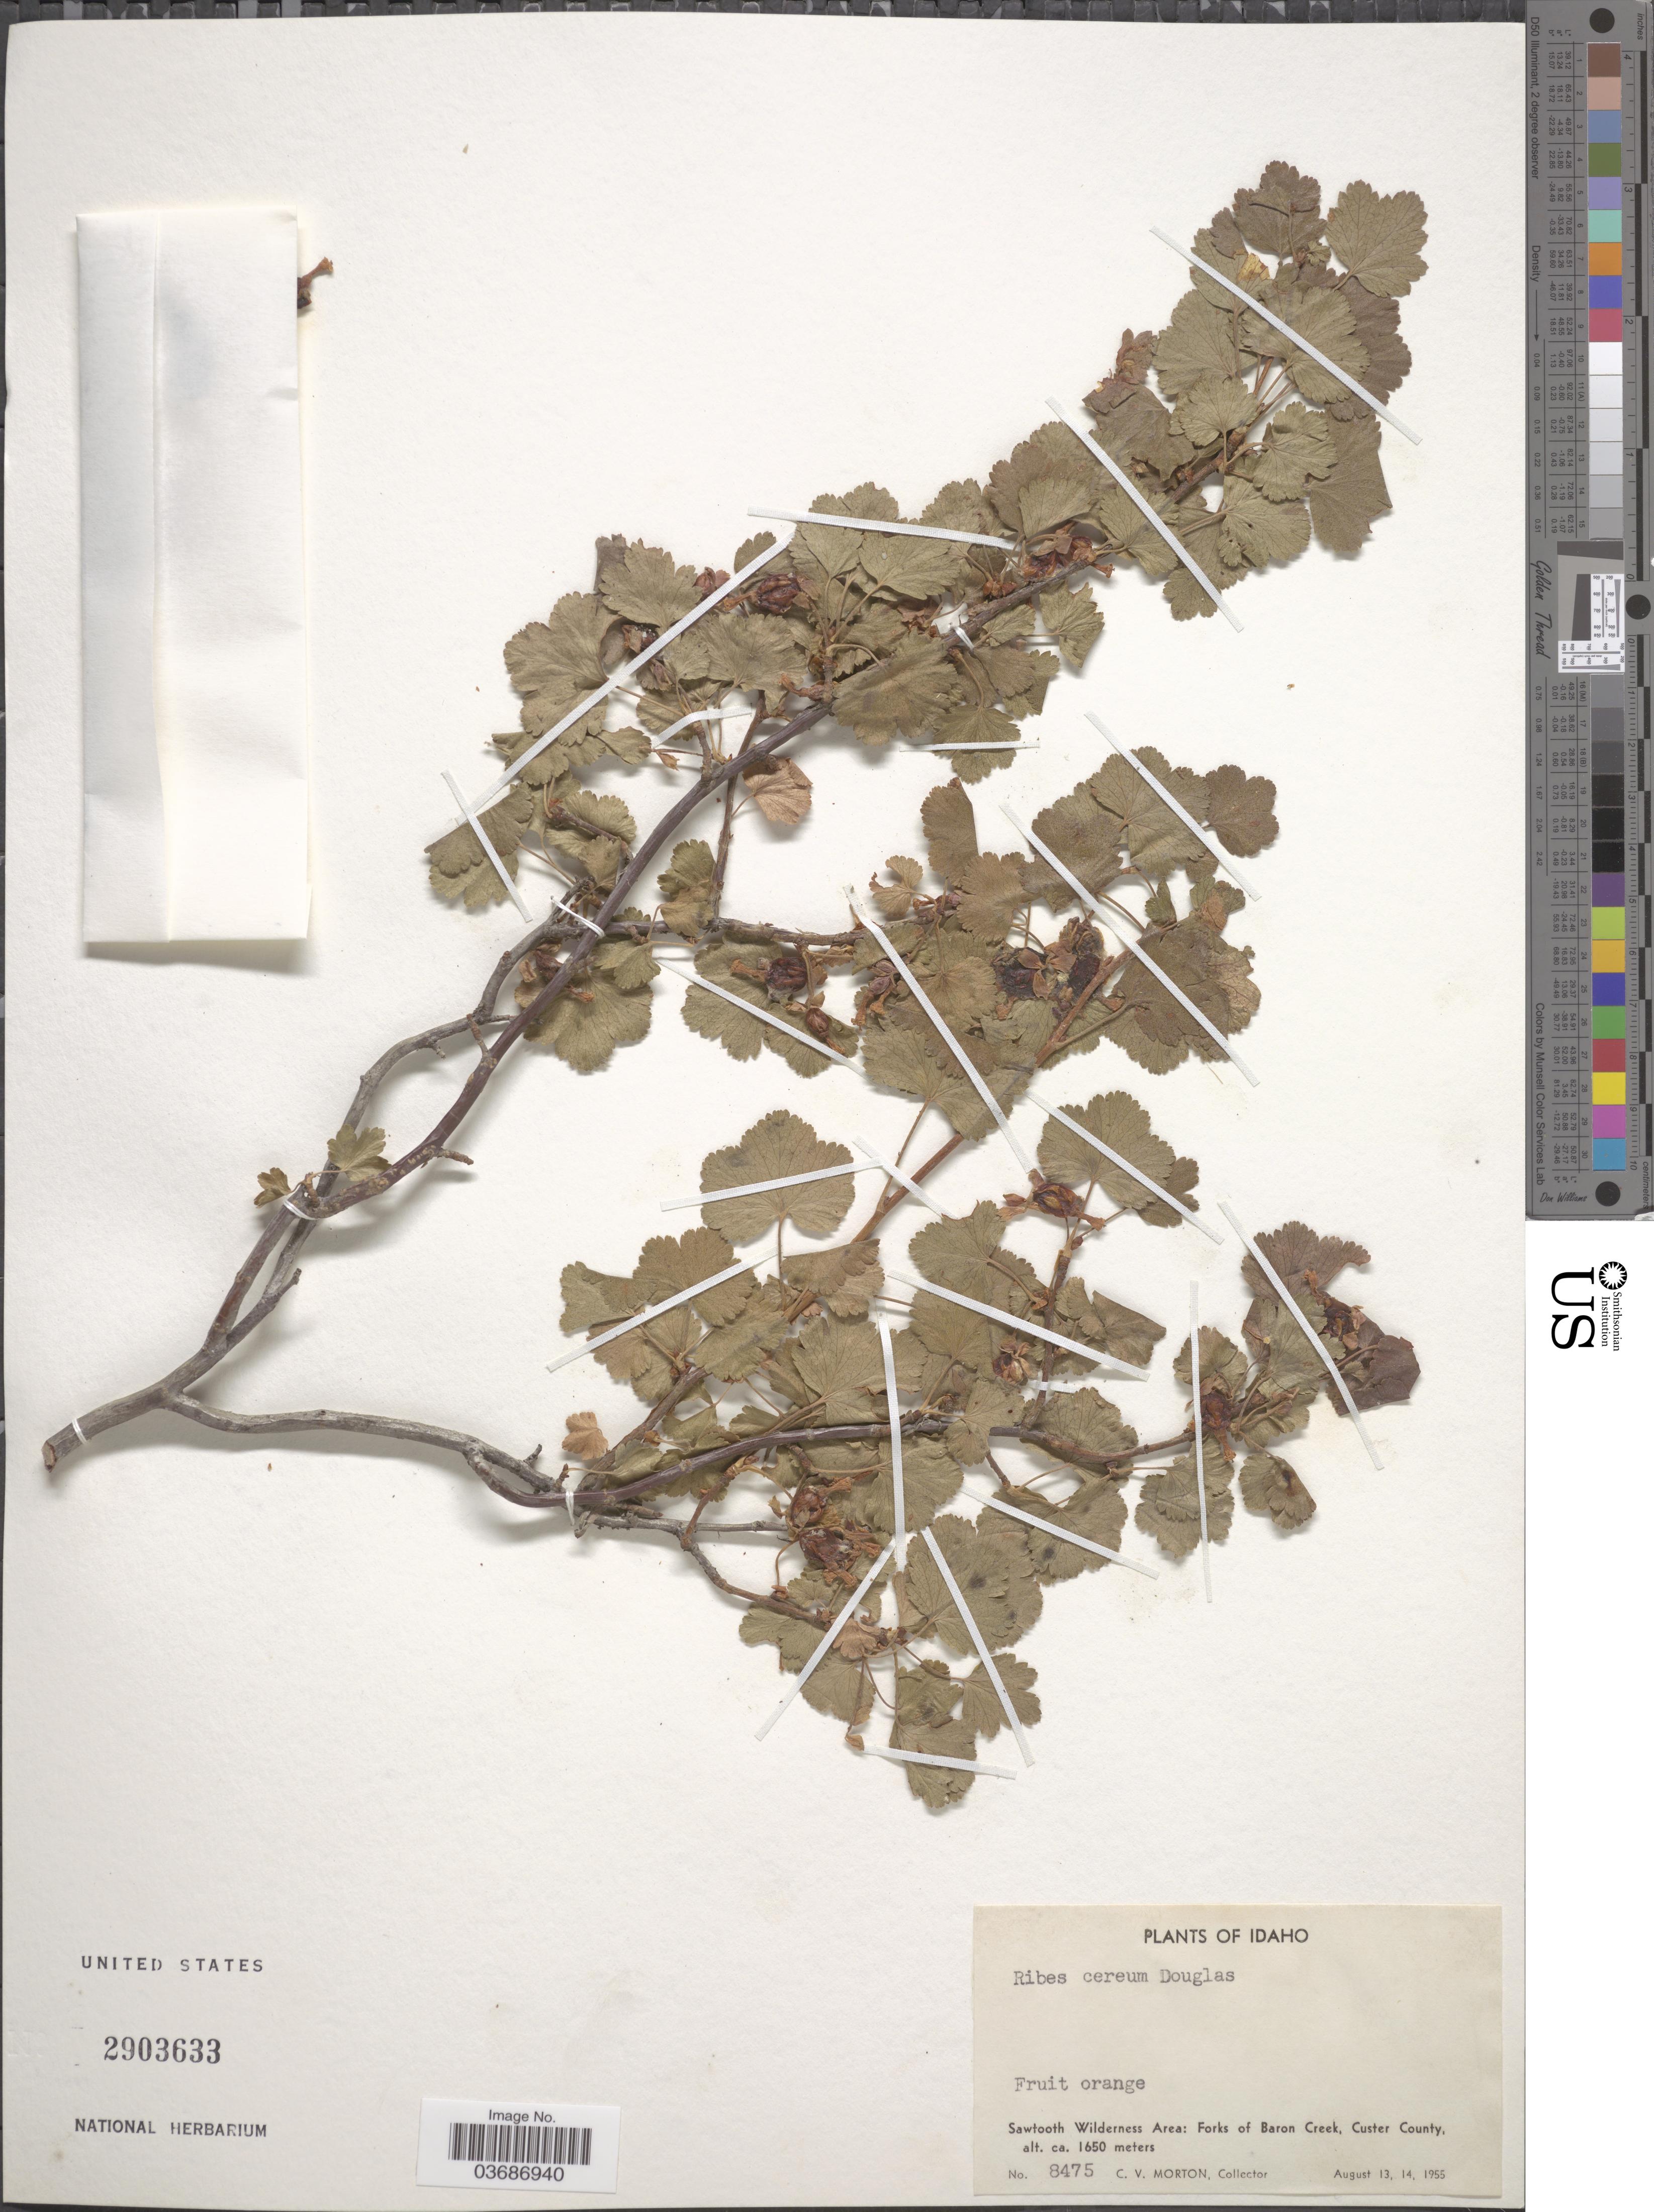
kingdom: Plantae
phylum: Tracheophyta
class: Magnoliopsida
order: Saxifragales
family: Grossulariaceae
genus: Ribes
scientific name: Ribes cereum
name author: Douglas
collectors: C. V. Morton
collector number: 8475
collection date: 1955-08-13/1955-08-14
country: United States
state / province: Idaho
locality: Sawtooth Wilderness Area: Forks of Baron Creek, Custer County.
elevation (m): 1650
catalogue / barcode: US 2903633